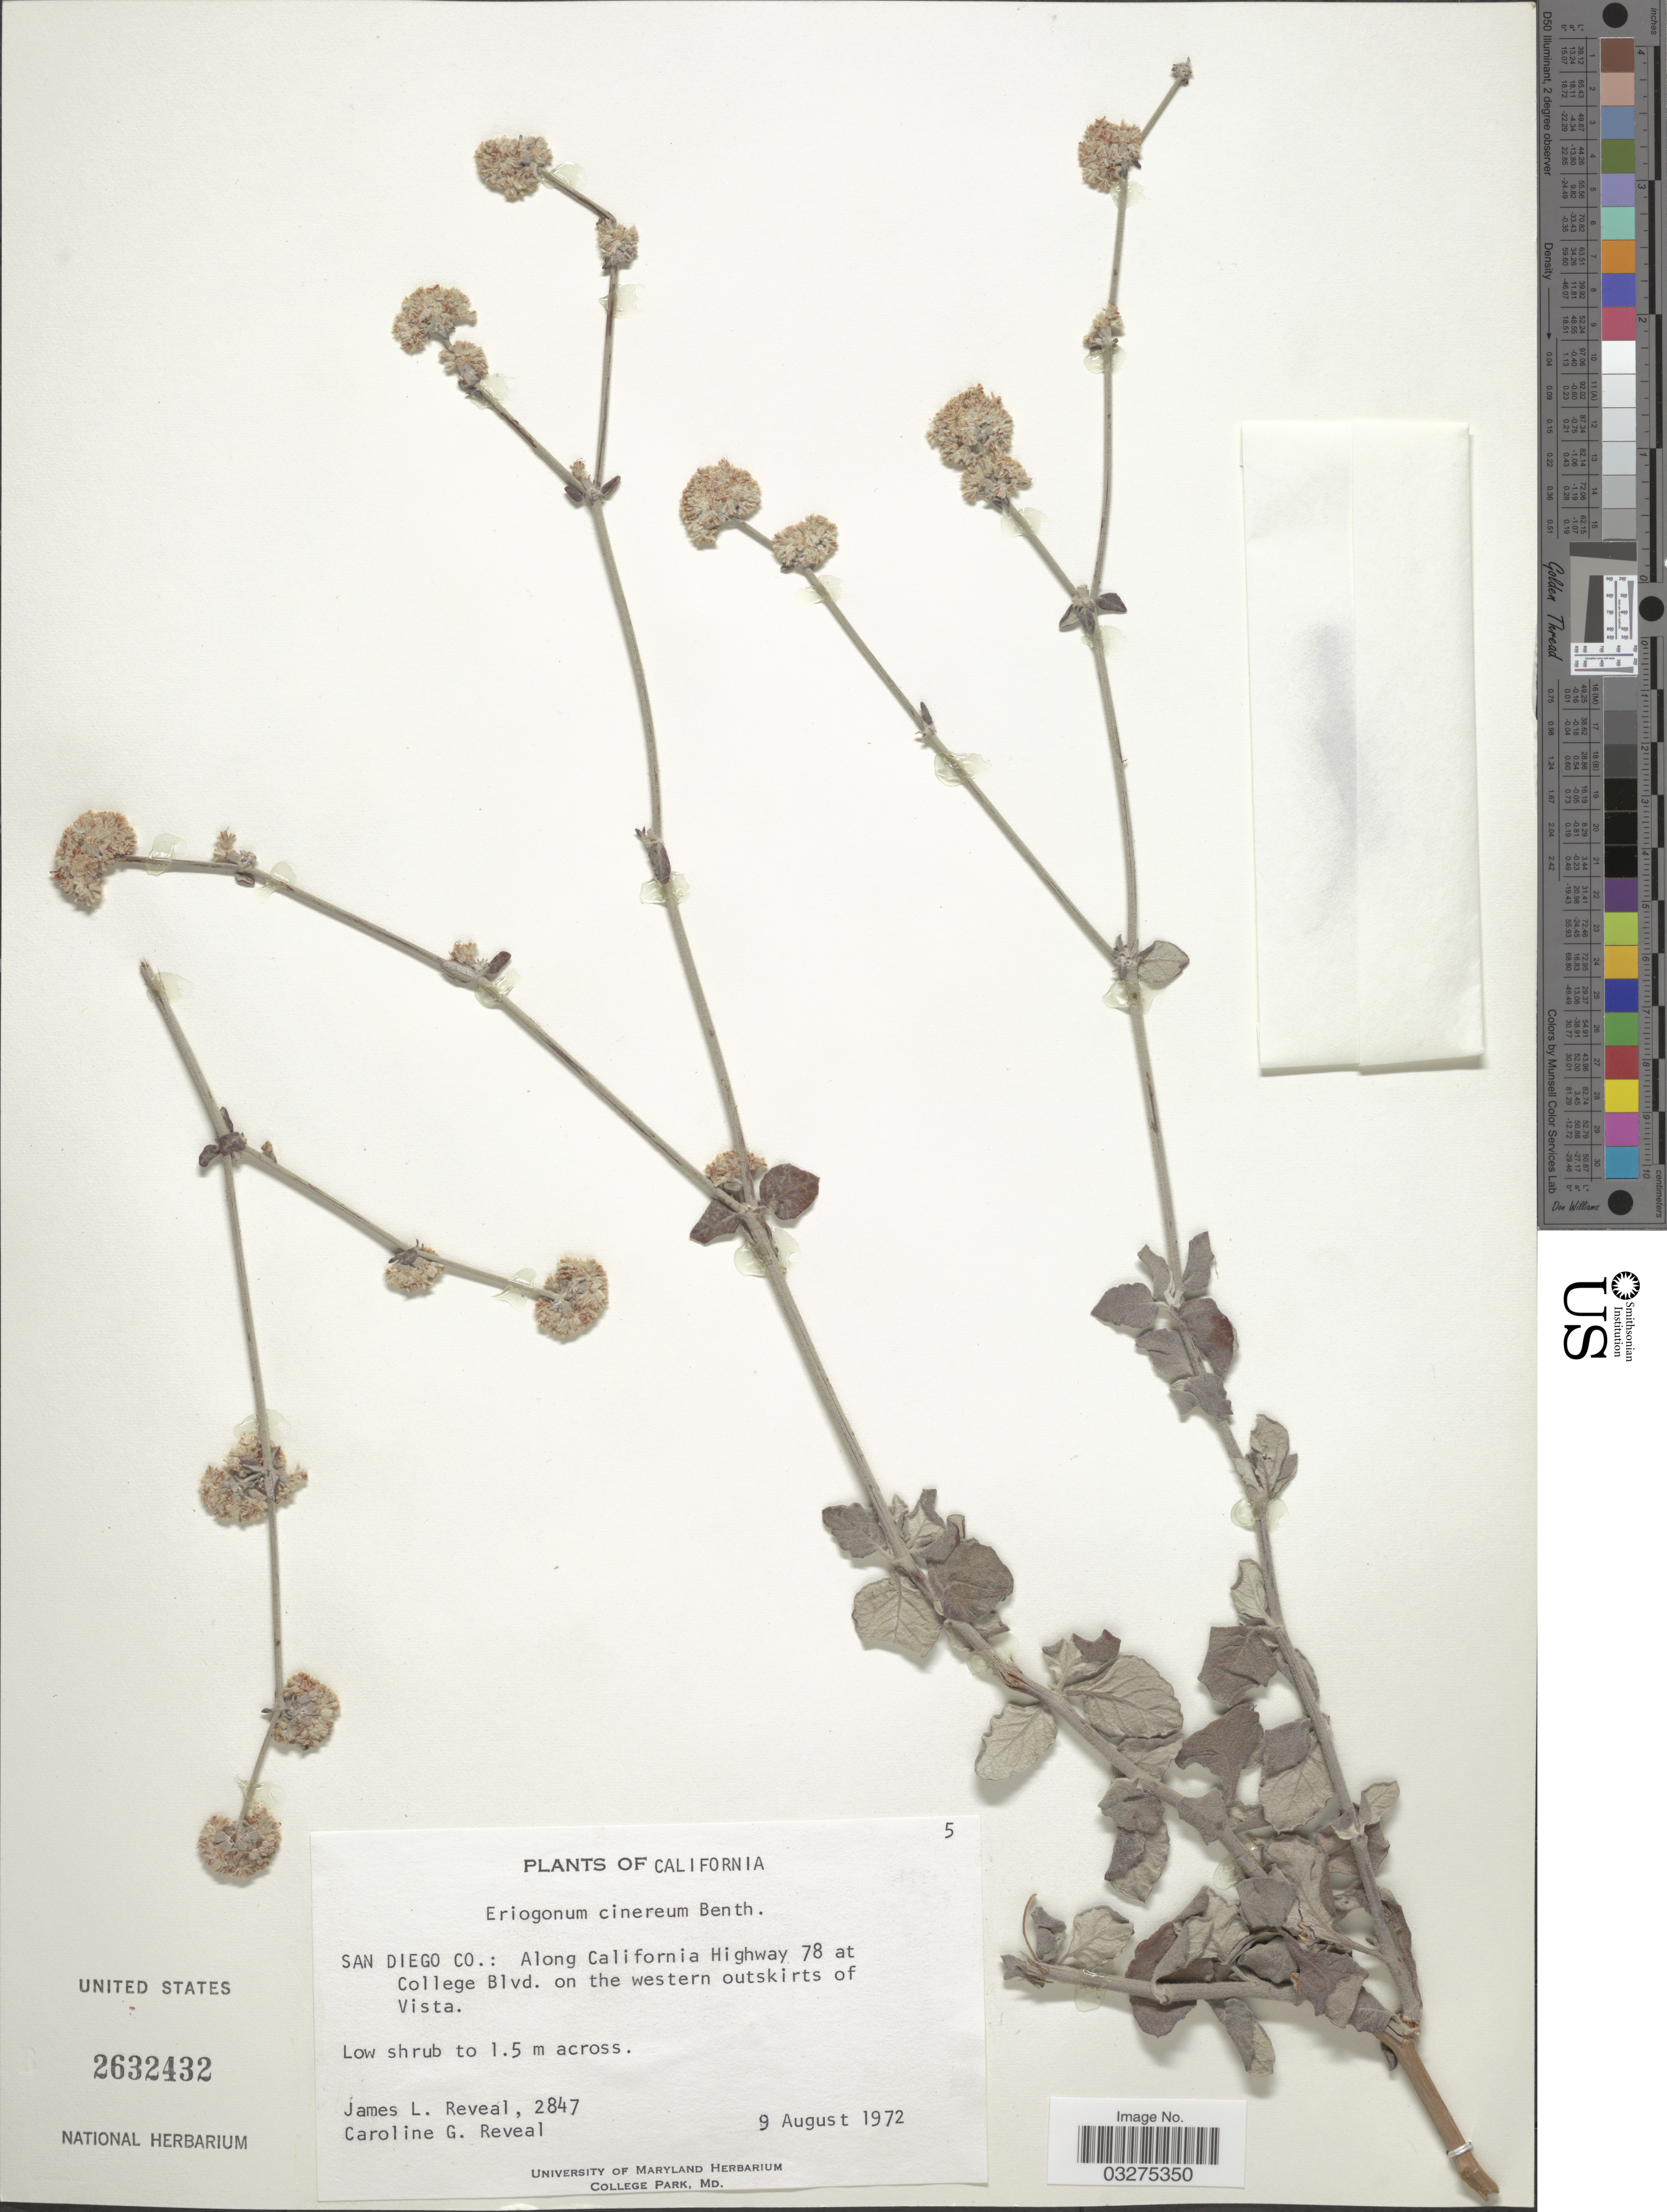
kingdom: Plantae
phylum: Tracheophyta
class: Magnoliopsida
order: Caryophyllales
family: Polygonaceae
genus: Eriogonum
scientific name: Eriogonum cinerum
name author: Benth.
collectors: J. L. Reveal & C. G. Reveal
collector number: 2847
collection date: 1972-08-09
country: United States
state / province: California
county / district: San Diego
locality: San Diego Co.: Along California Highway 78 at College Blvd. on the western outskirts of Vista.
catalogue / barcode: US 2632432